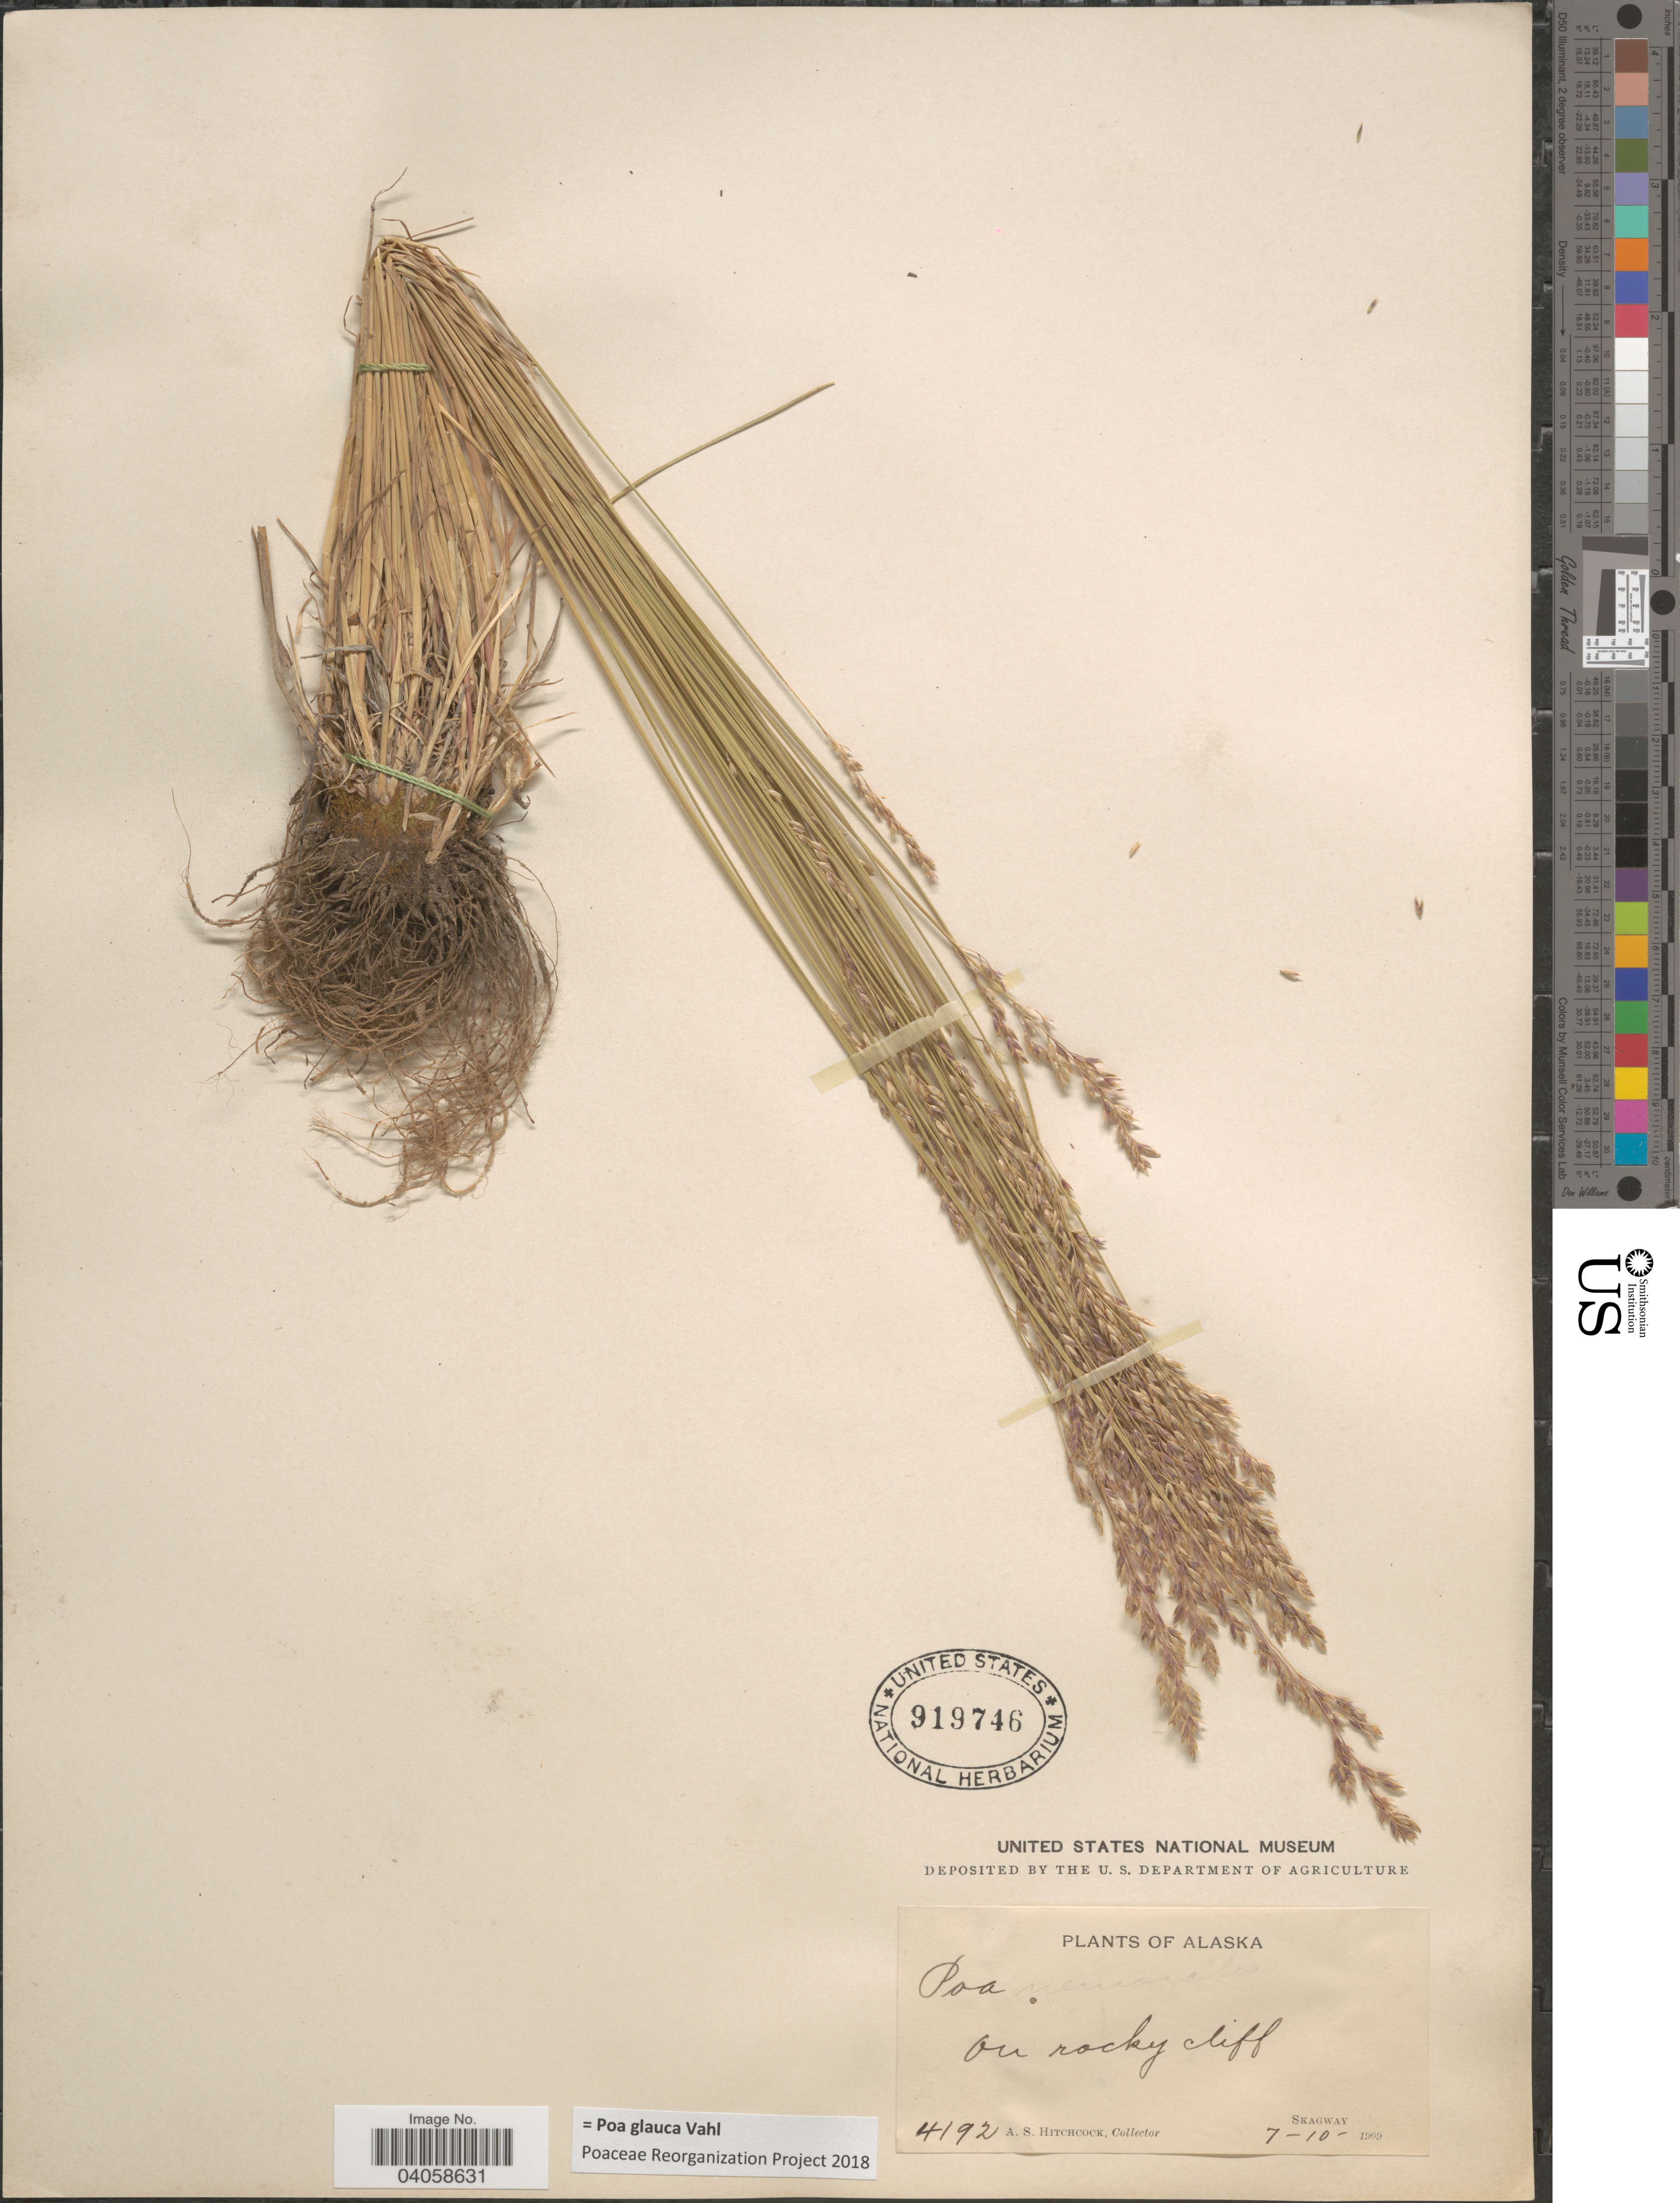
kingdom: Plantae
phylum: Tracheophyta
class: Liliopsida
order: Poales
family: Poaceae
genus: Poa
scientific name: Poa glauca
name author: Vahl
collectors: A. S. Hitchcock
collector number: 4192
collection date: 1909-07-10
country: United States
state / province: Alaska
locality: On rocky cliff, Skagway.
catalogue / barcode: US 919746